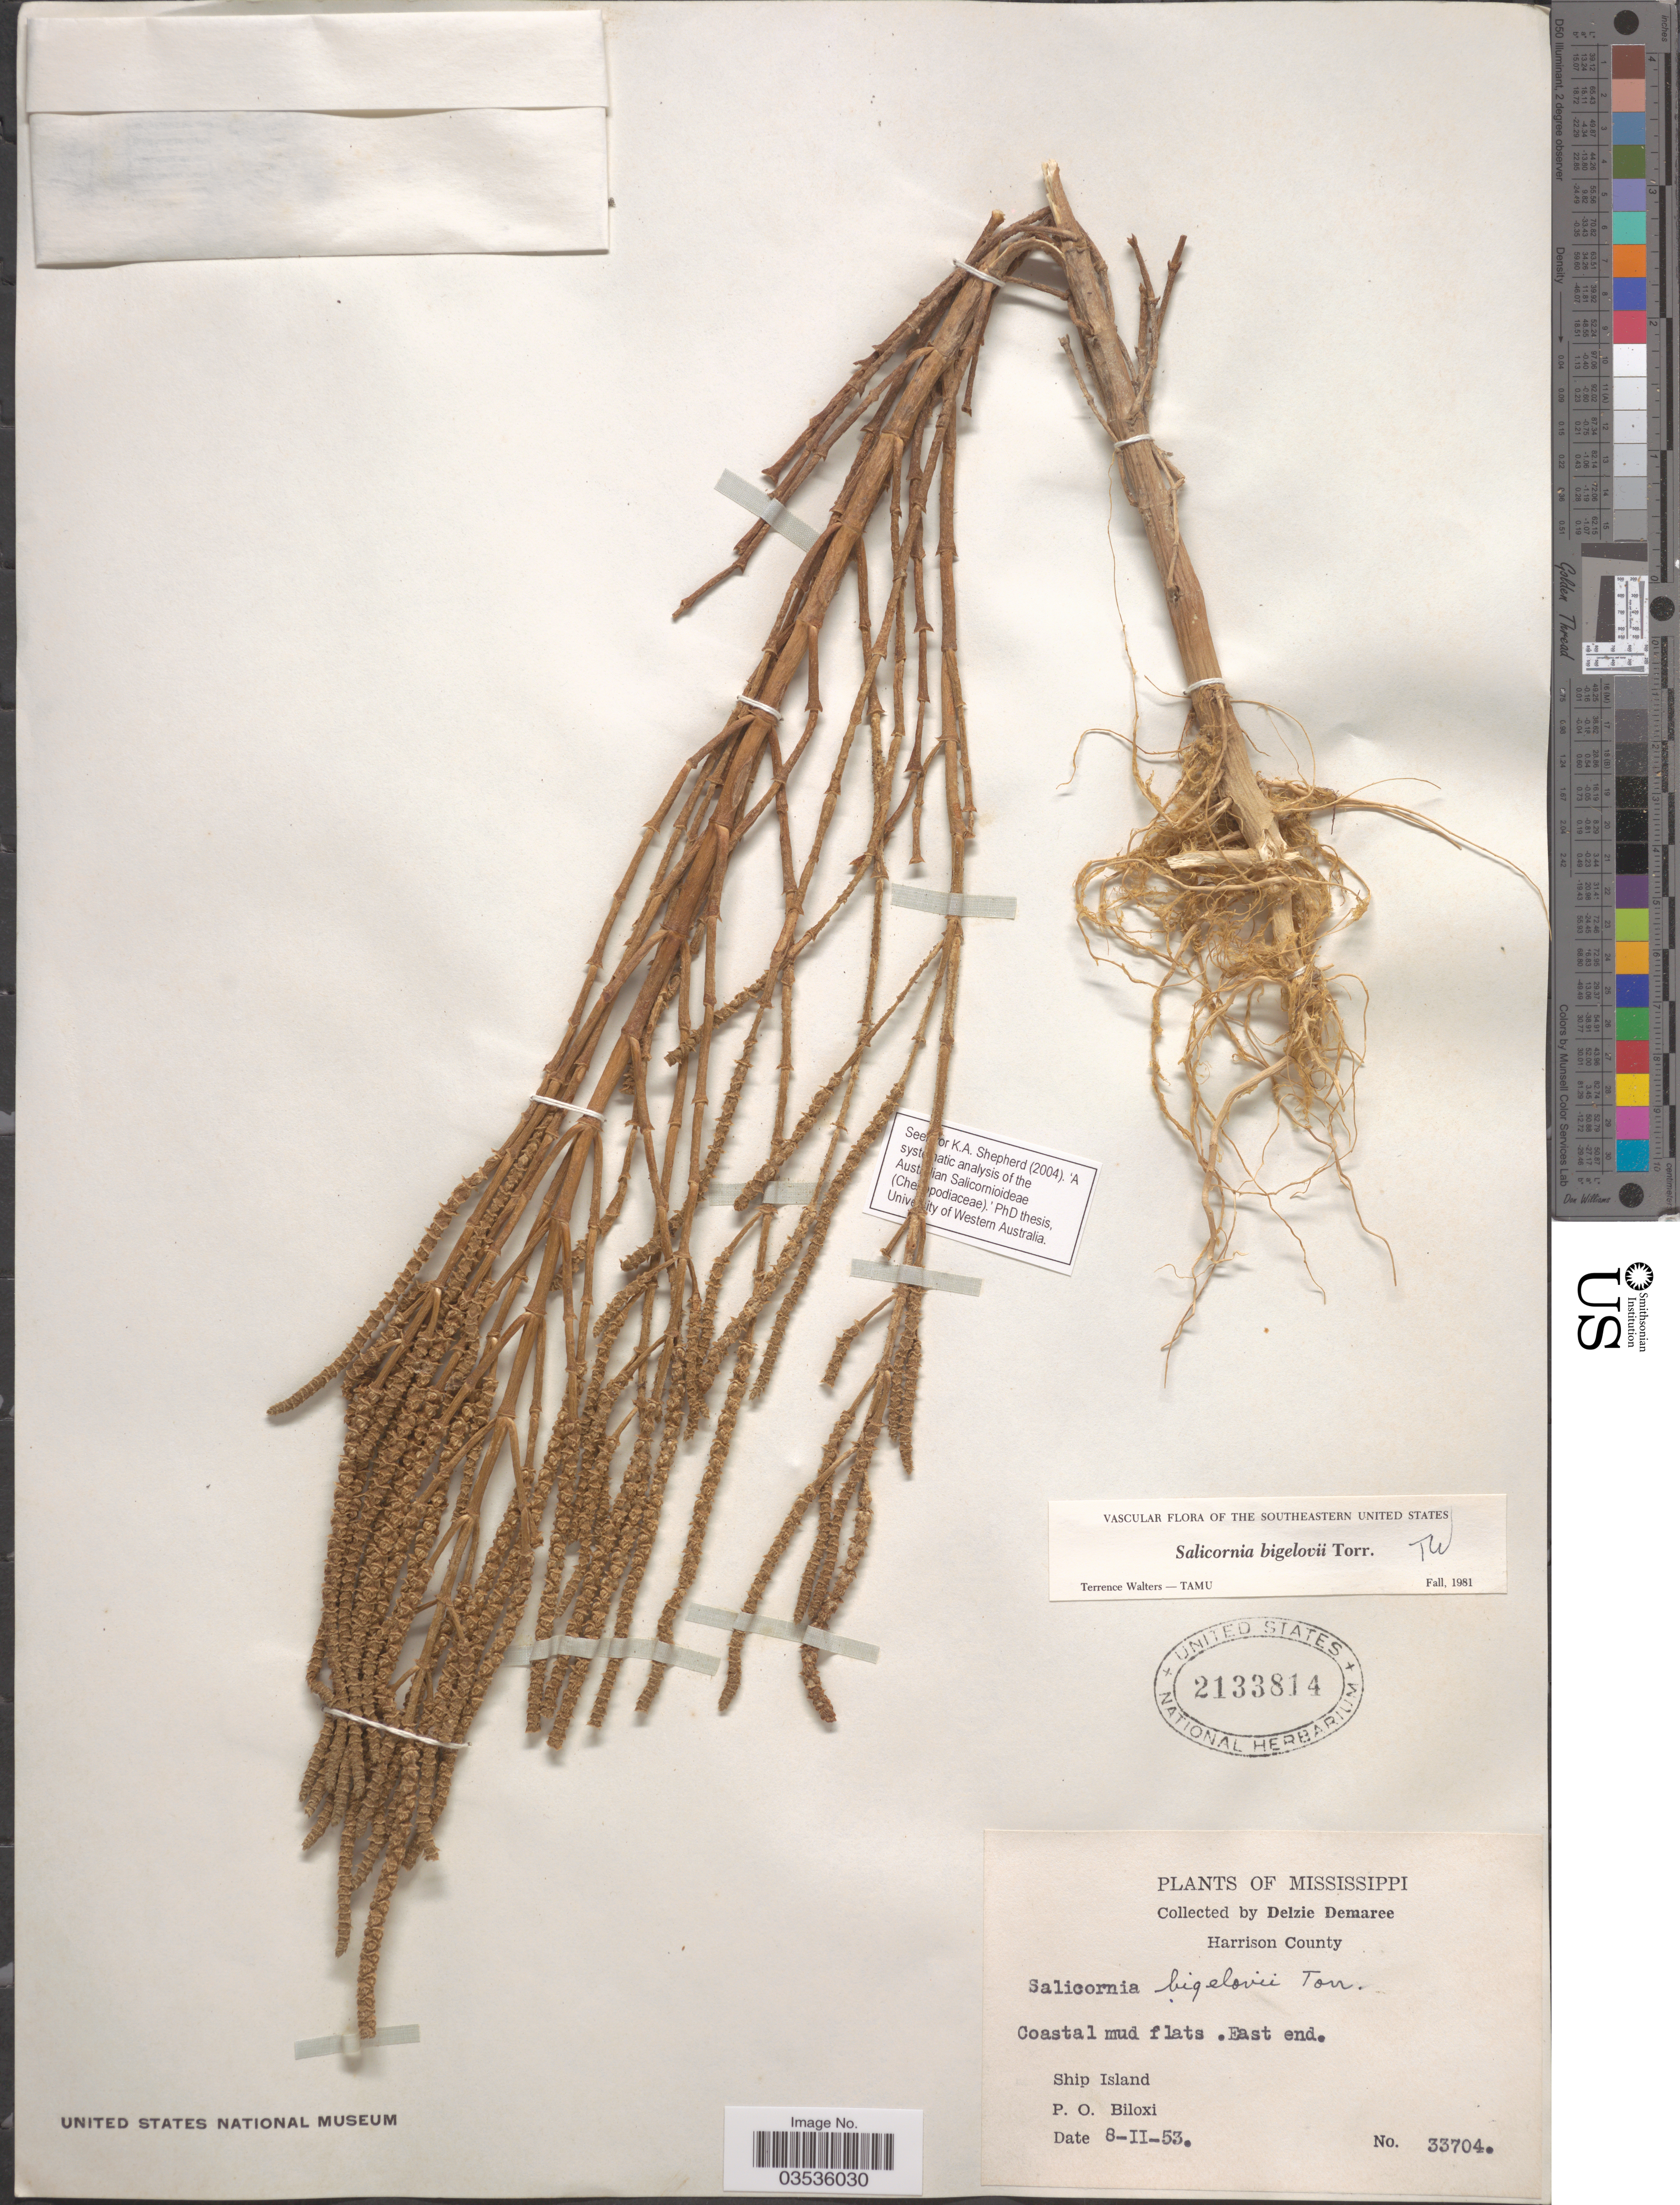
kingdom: Plantae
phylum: Tracheophyta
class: Magnoliopsida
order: Caryophyllales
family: Amaranthaceae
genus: Salicornia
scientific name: Salicornia bigelovii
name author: Torr.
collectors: D. Demaree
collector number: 33704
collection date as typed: Transcribed d/m/y: 8/2/53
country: United States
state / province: Mississippi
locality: Harrison County. Coastal mud flats. East end. Ship Islan, P.O. Biloxi.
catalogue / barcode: US 2133814